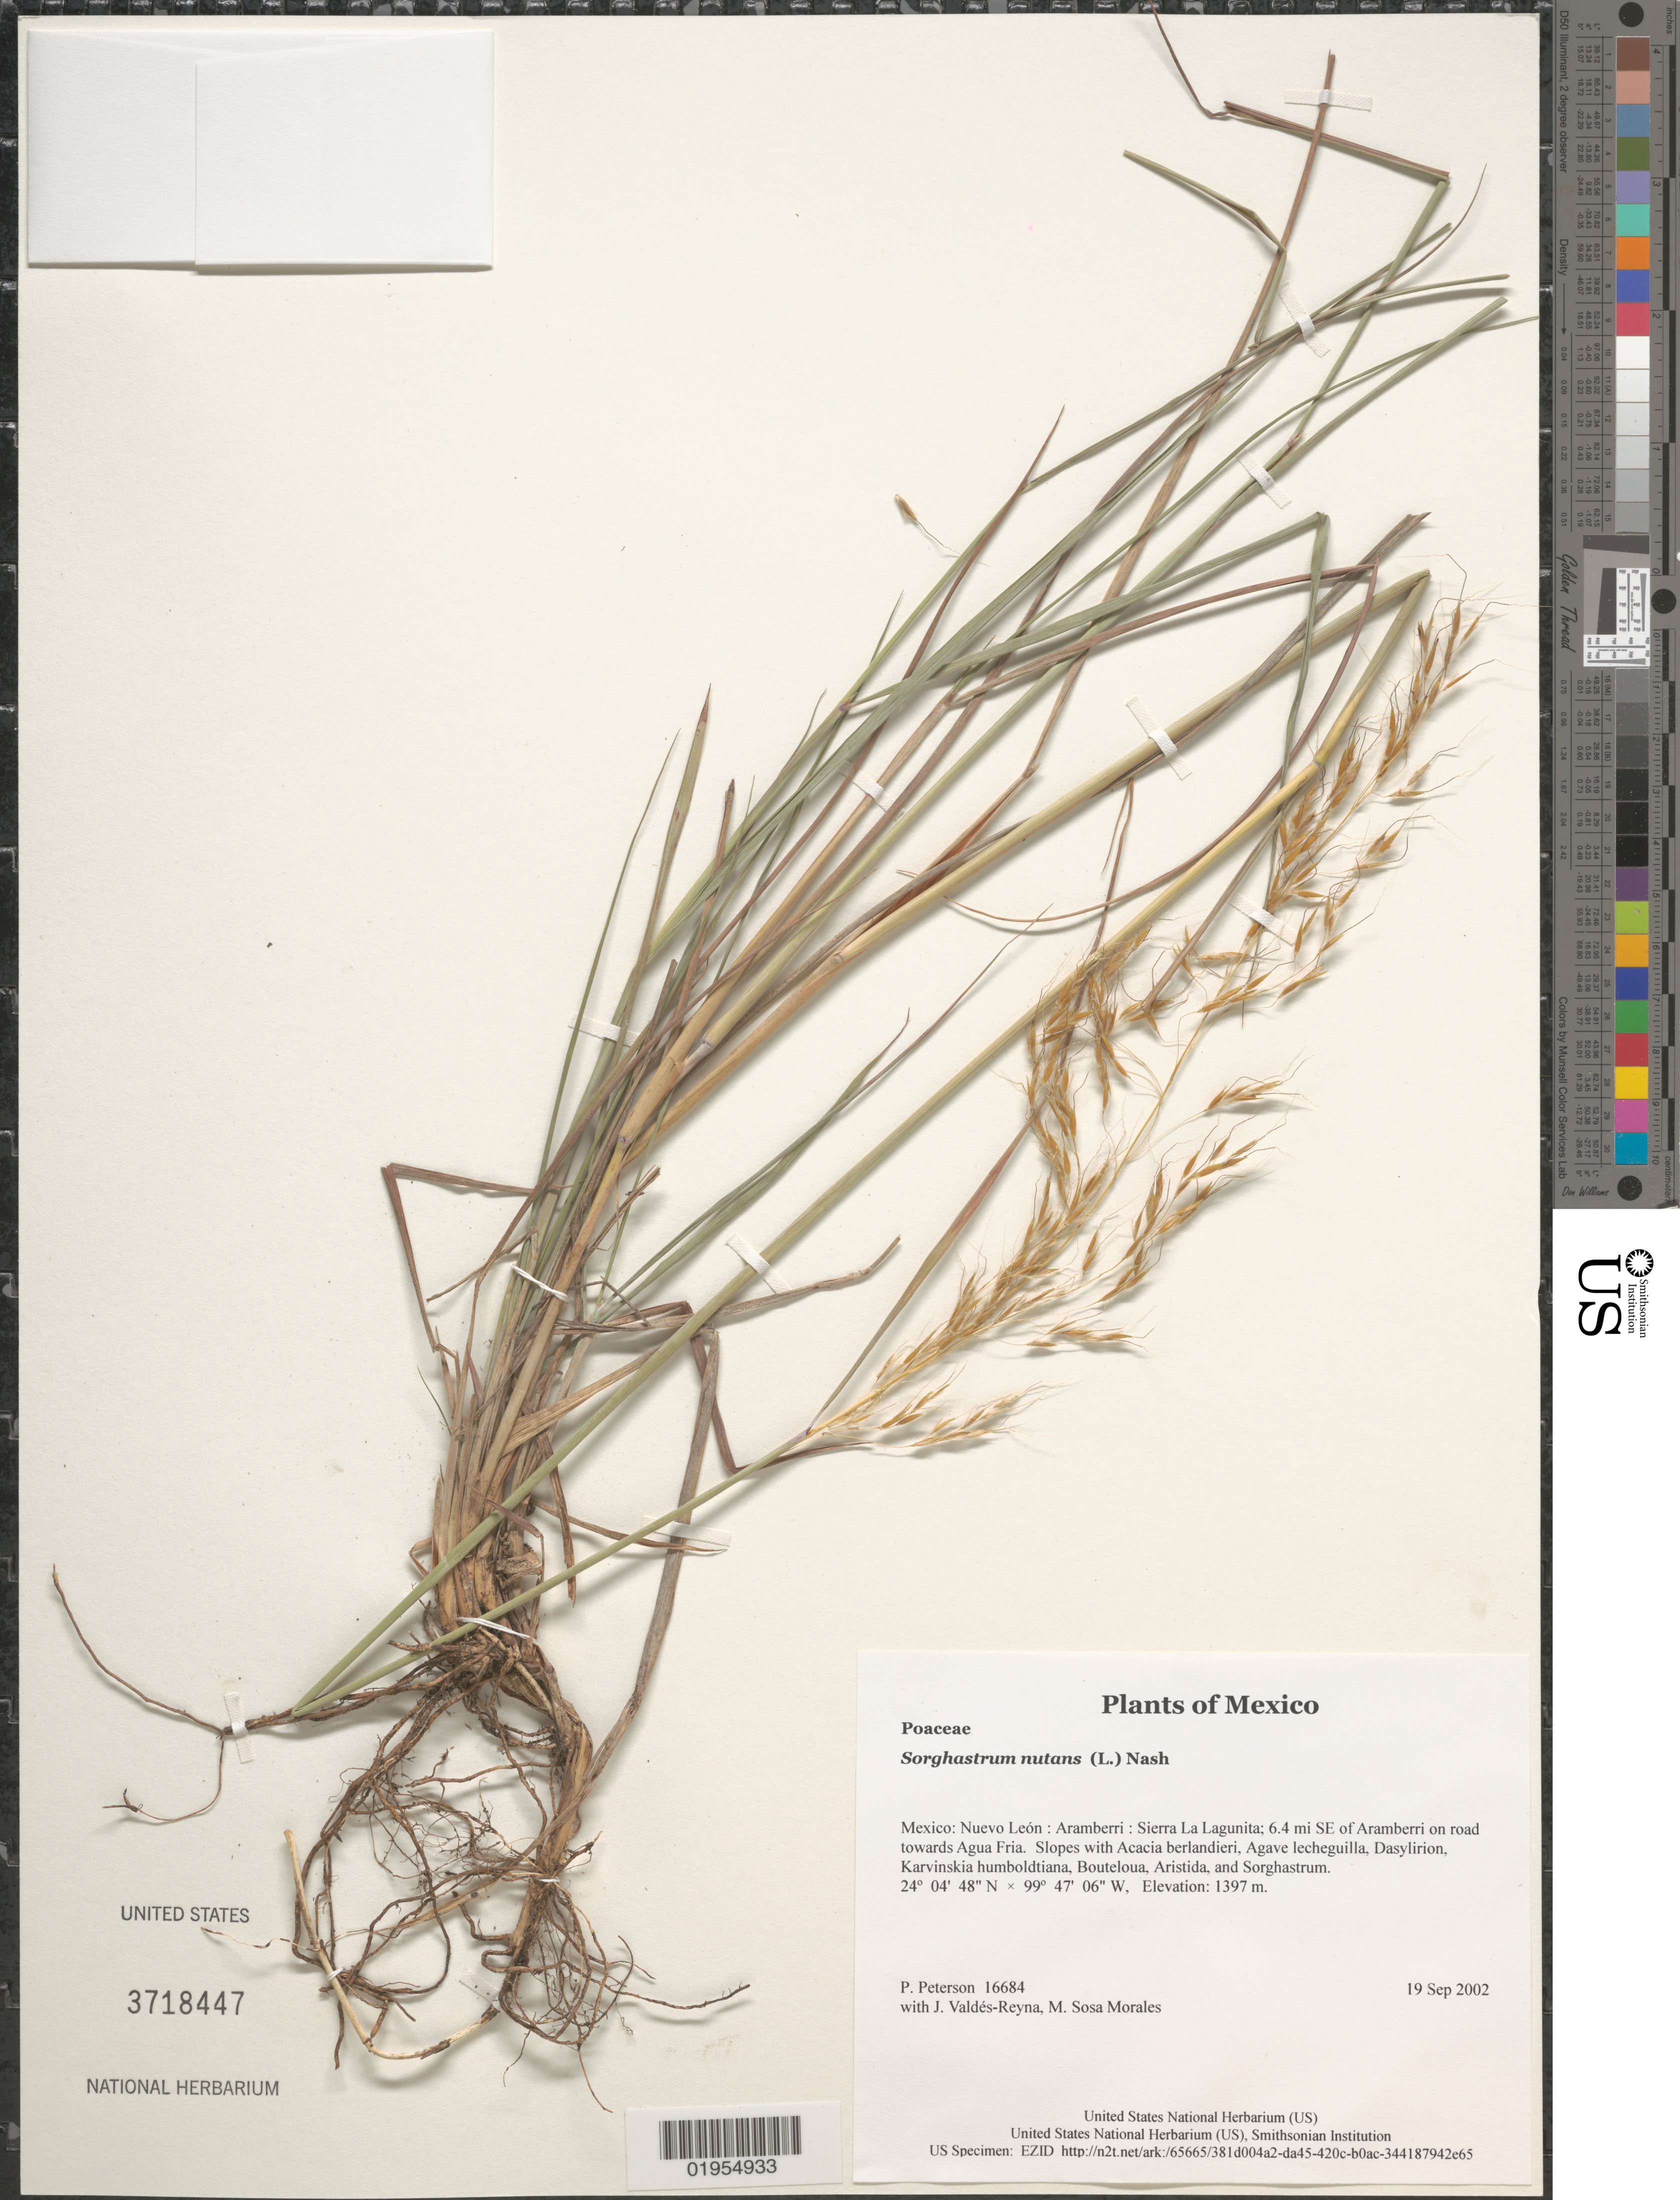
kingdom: Plantae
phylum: Tracheophyta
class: Liliopsida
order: Poales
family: Poaceae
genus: Sorghastrum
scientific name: Sorghastrum nutans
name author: (L.) Nash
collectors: P. M. Peterson, J. Valdés-Reyna & M. Sosa Morales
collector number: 16684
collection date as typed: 19 Sep 2002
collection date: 2002-09-19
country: Mexico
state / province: Nuevo León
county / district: Aramberri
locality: Sierra La Lagunita; 6.4 mi SE of Aramberri on road towards Agua Fria. Slopes with Acacia berlandieri, Agave lecheguilla, Dasylirion, Karvinskia humboldtiana, Bouteloua, Aristida, and Sorghastrum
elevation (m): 1397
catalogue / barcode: US 3718447